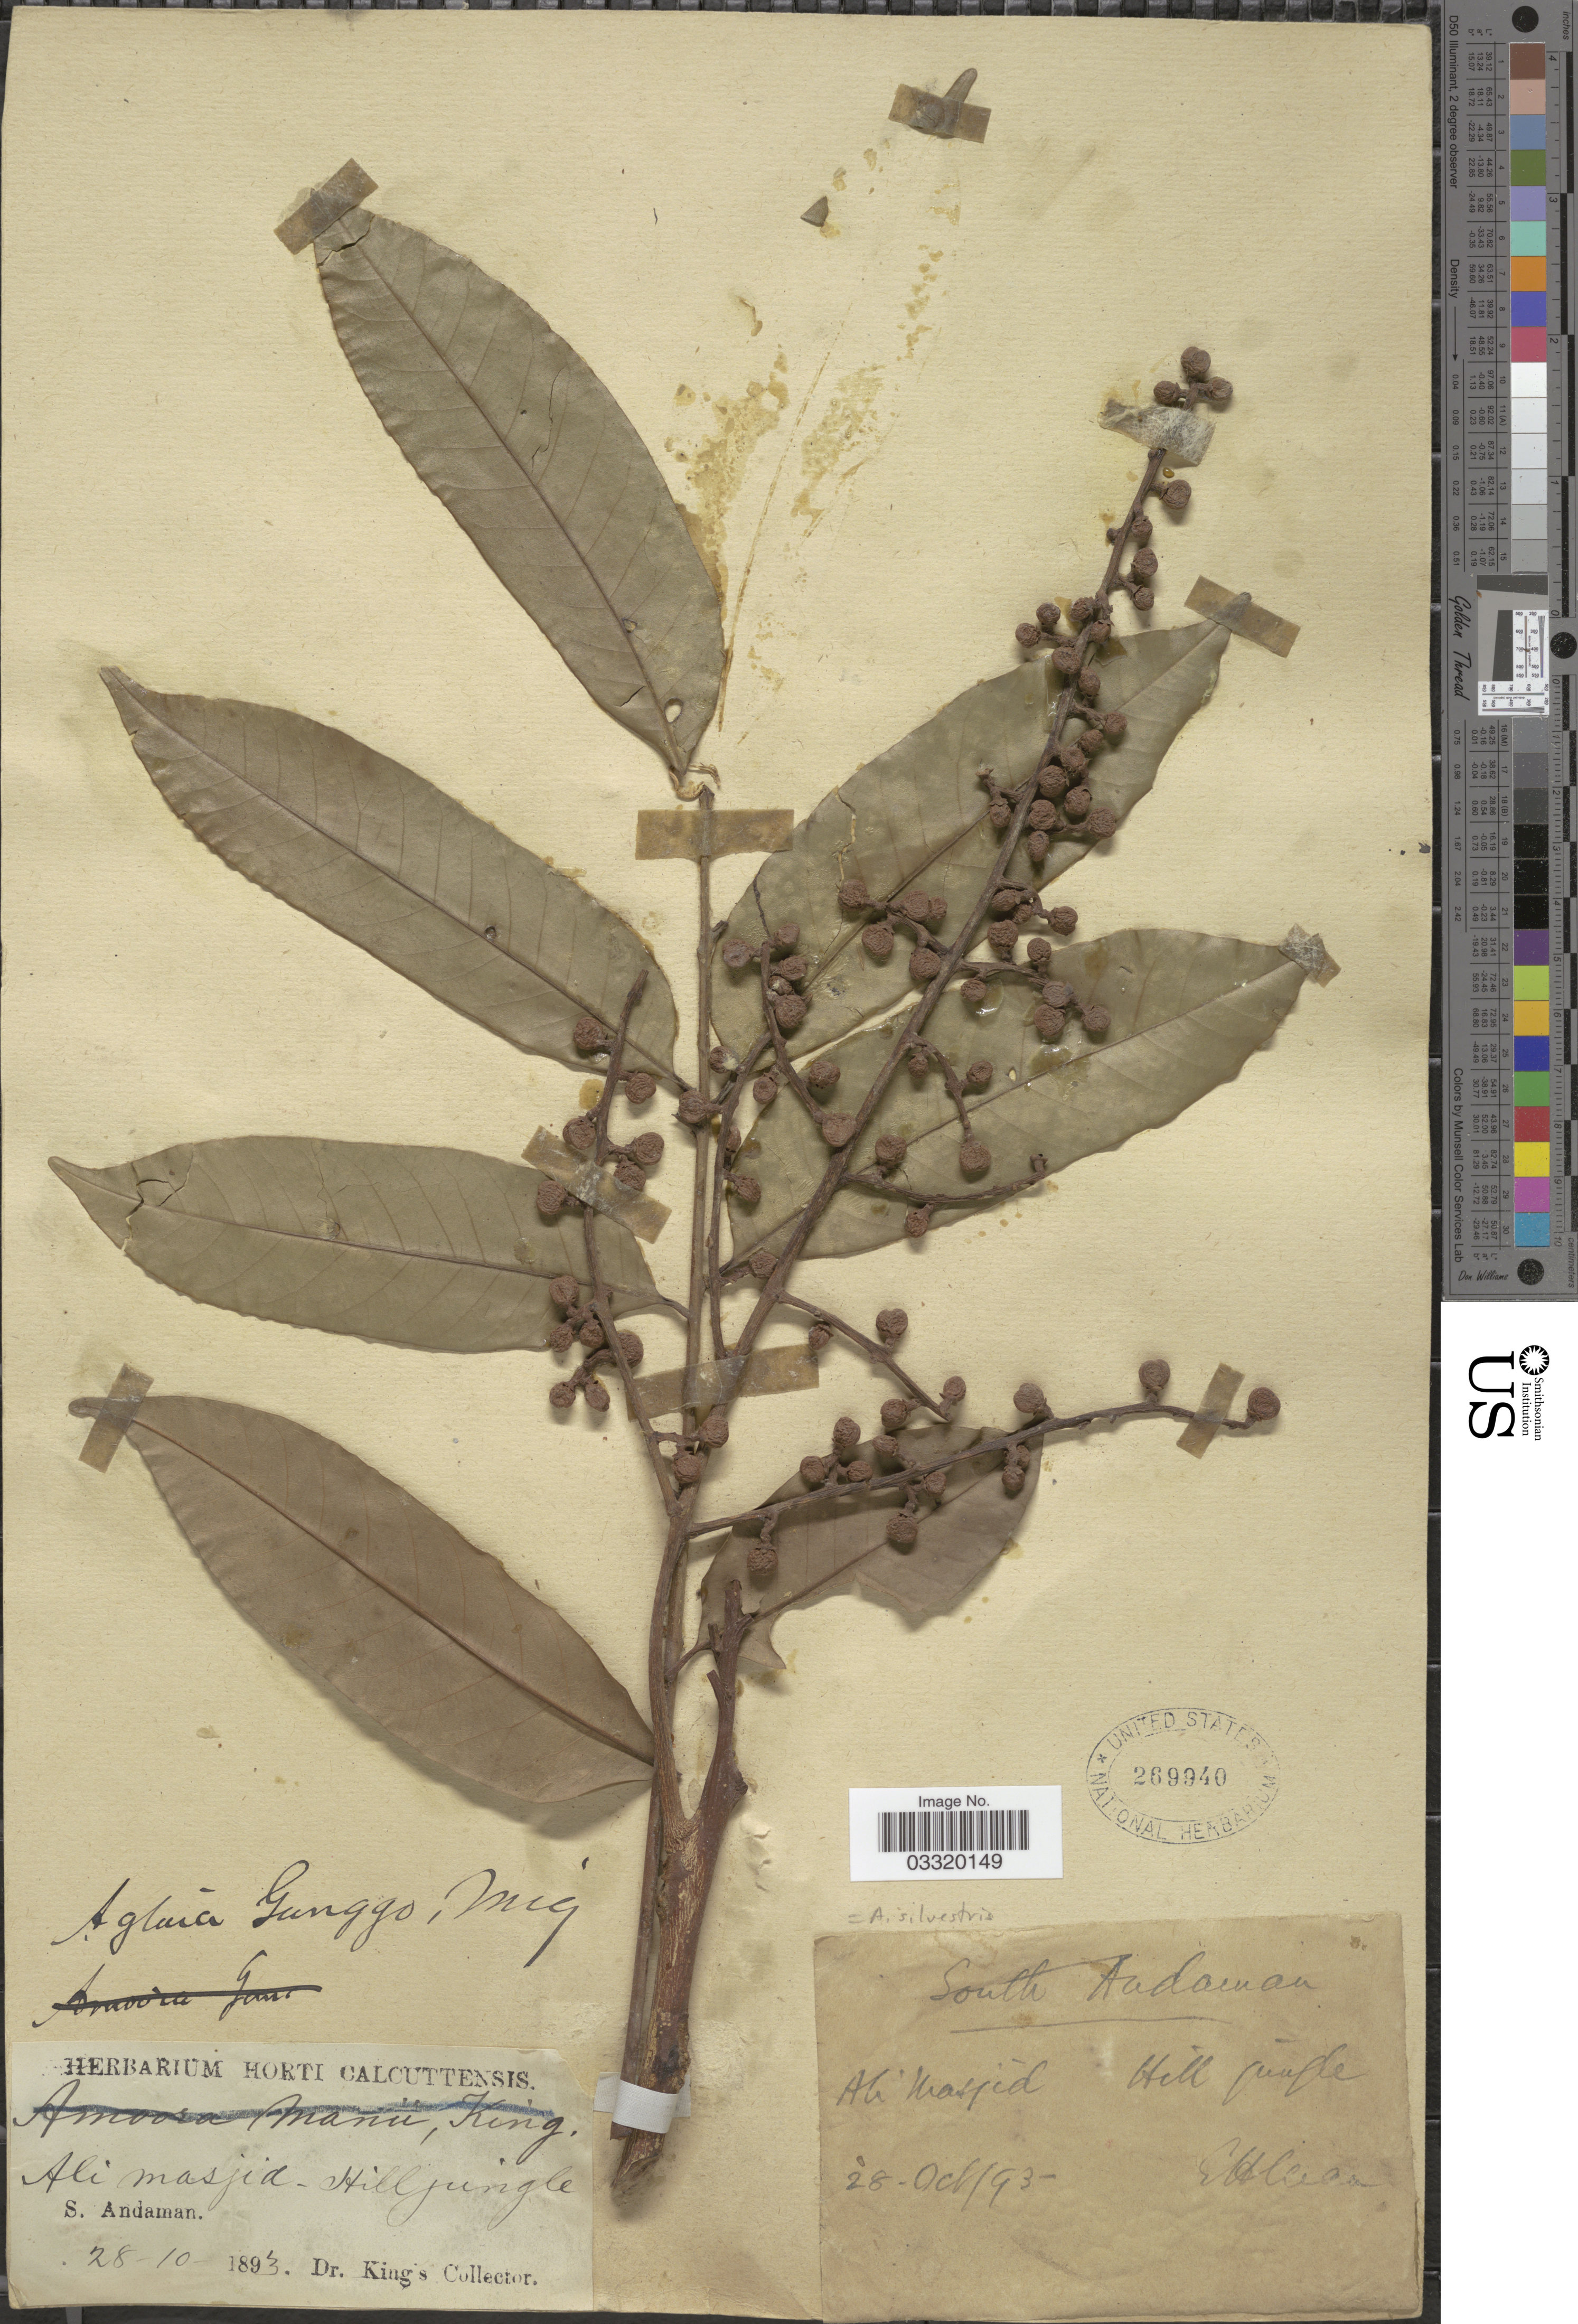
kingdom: Plantae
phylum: Tracheophyta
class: Magnoliopsida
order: Sapindales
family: Meliaceae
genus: Aglaia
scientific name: Aglaia silvestris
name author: (M. Roem.) Merr.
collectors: Dr. King's collector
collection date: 1893-10-28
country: India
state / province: Andaman and Nicobar Islands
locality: South Andaman.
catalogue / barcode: US 269940